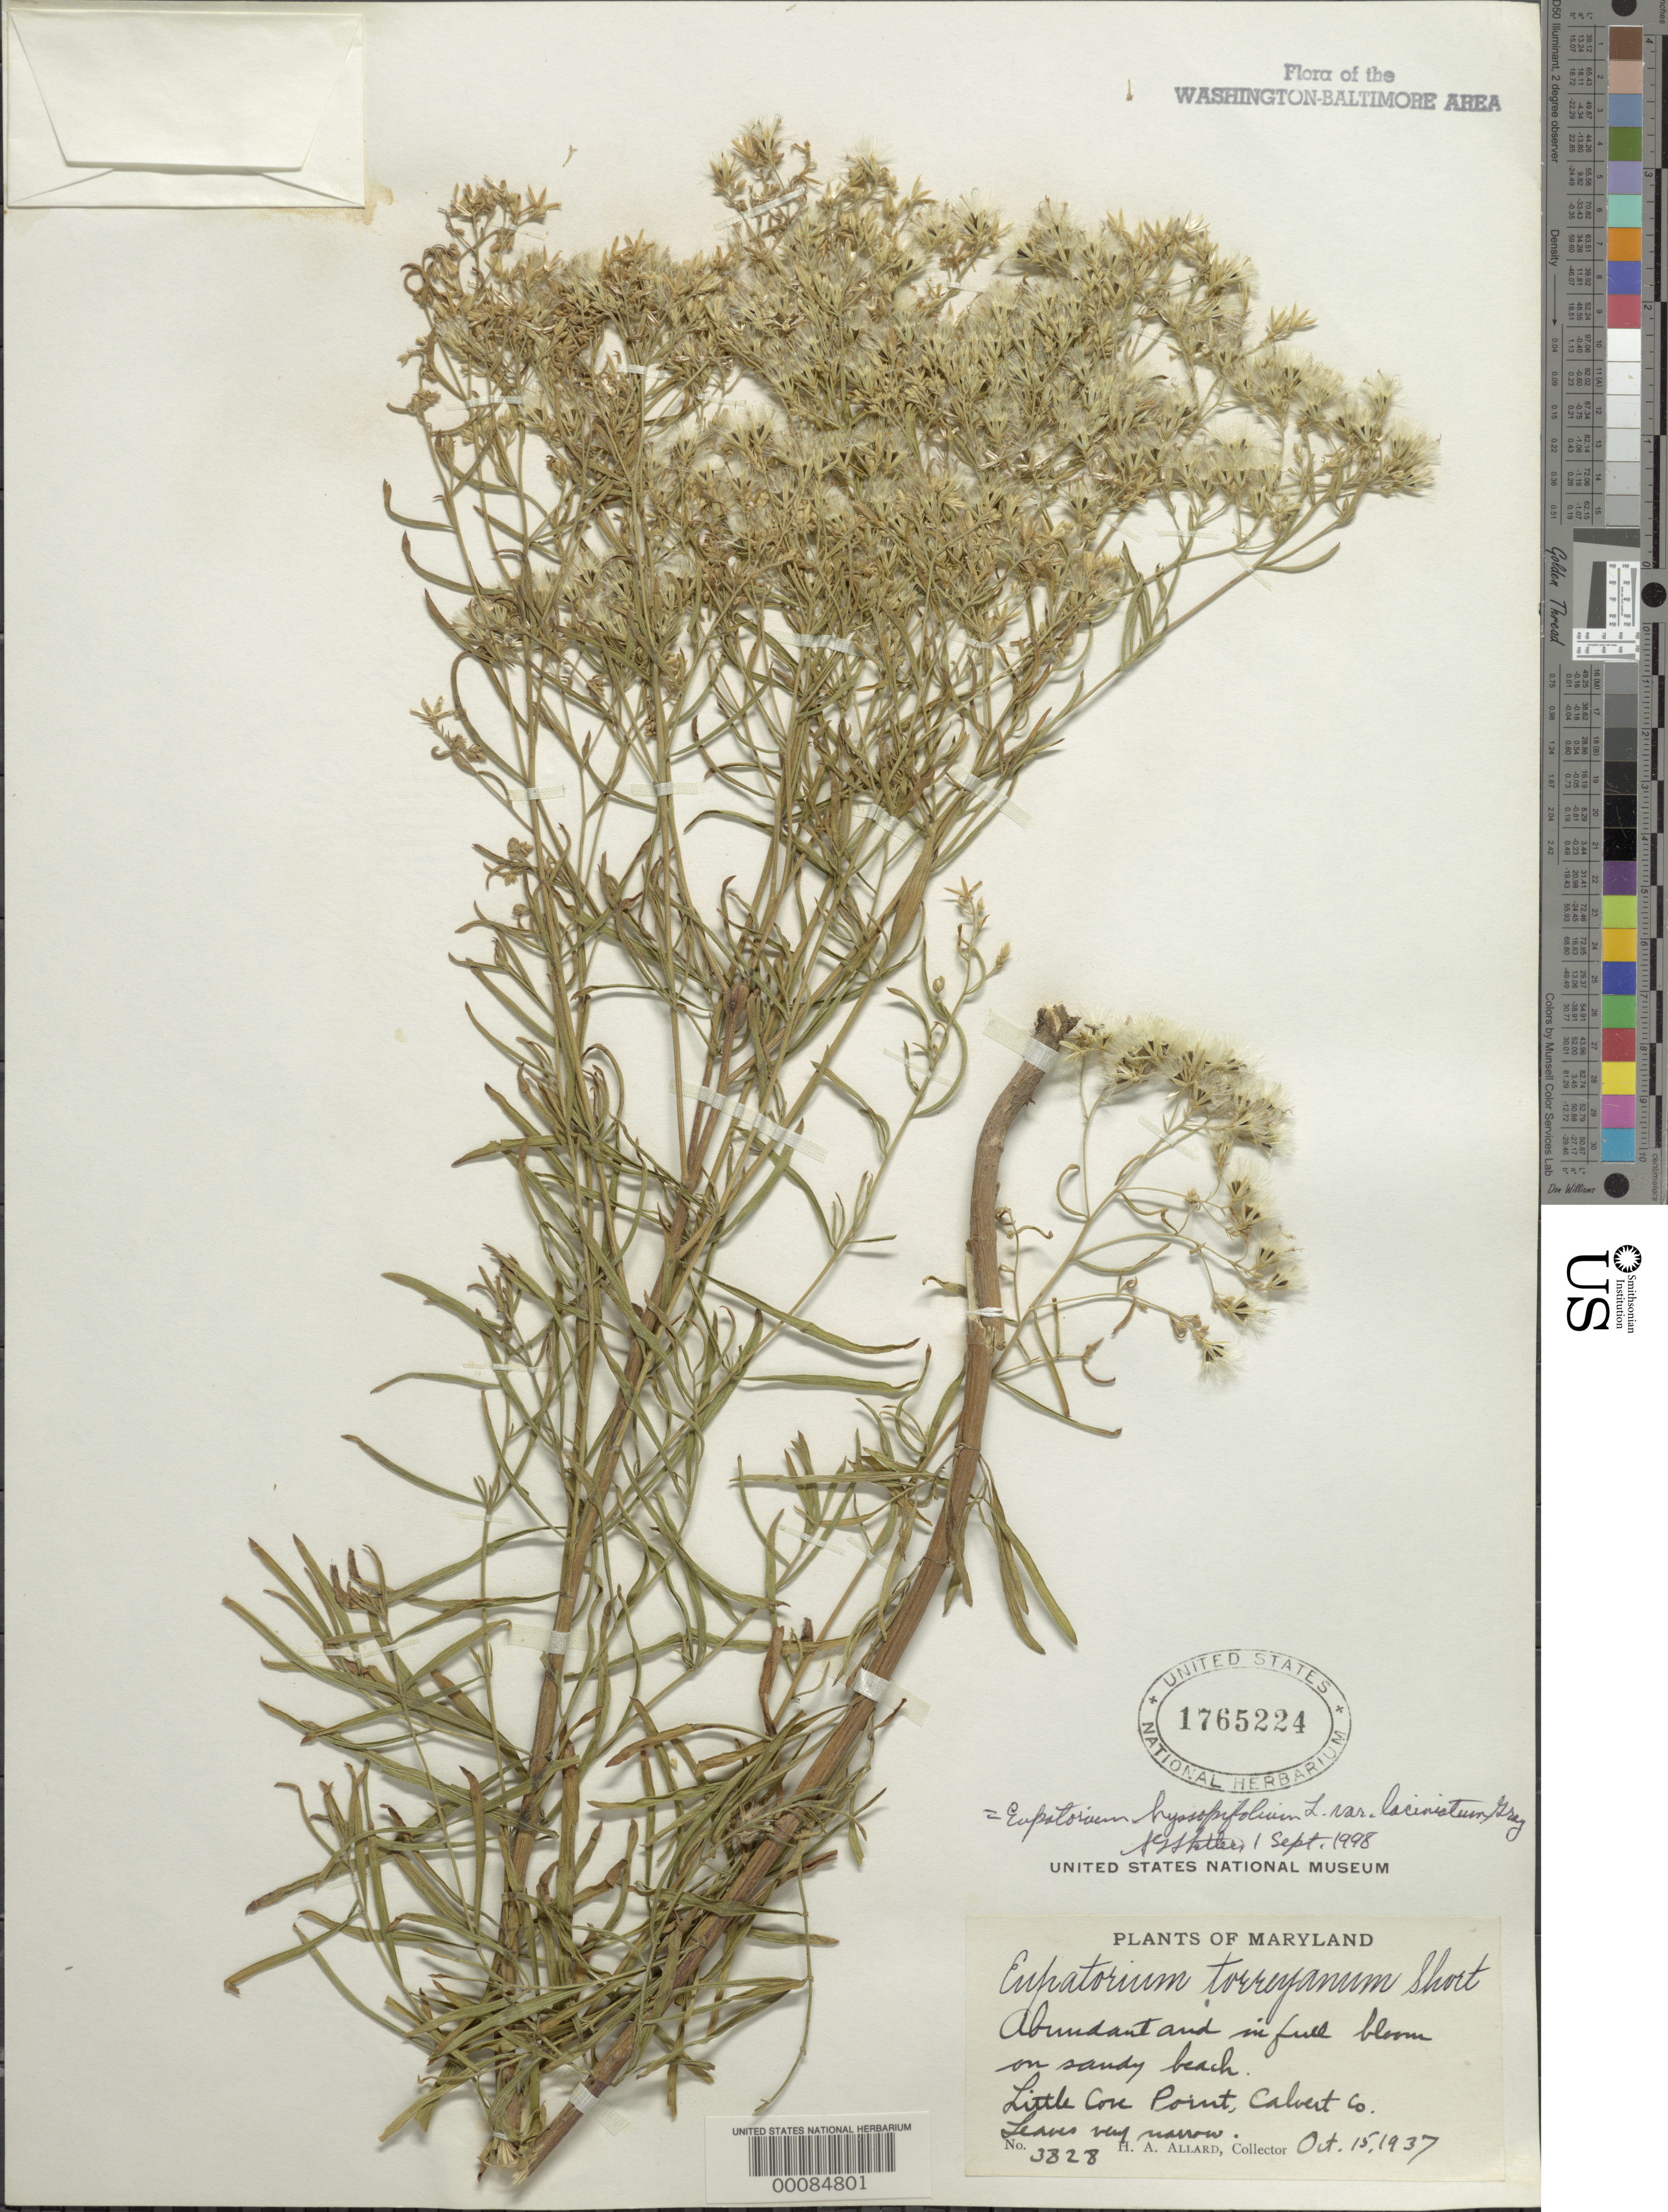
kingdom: Plantae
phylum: Tracheophyta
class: Magnoliopsida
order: Asterales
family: Asteraceae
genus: Eupatorium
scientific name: Eupatorium hyssopifolium var. laciniatum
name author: A. Gray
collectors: H. A. Allard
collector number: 3828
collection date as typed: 15 Oct 1937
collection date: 1937-10-15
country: United States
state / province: Maryland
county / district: Calvert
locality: Little Cove Point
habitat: Sandy beach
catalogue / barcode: US 1765224